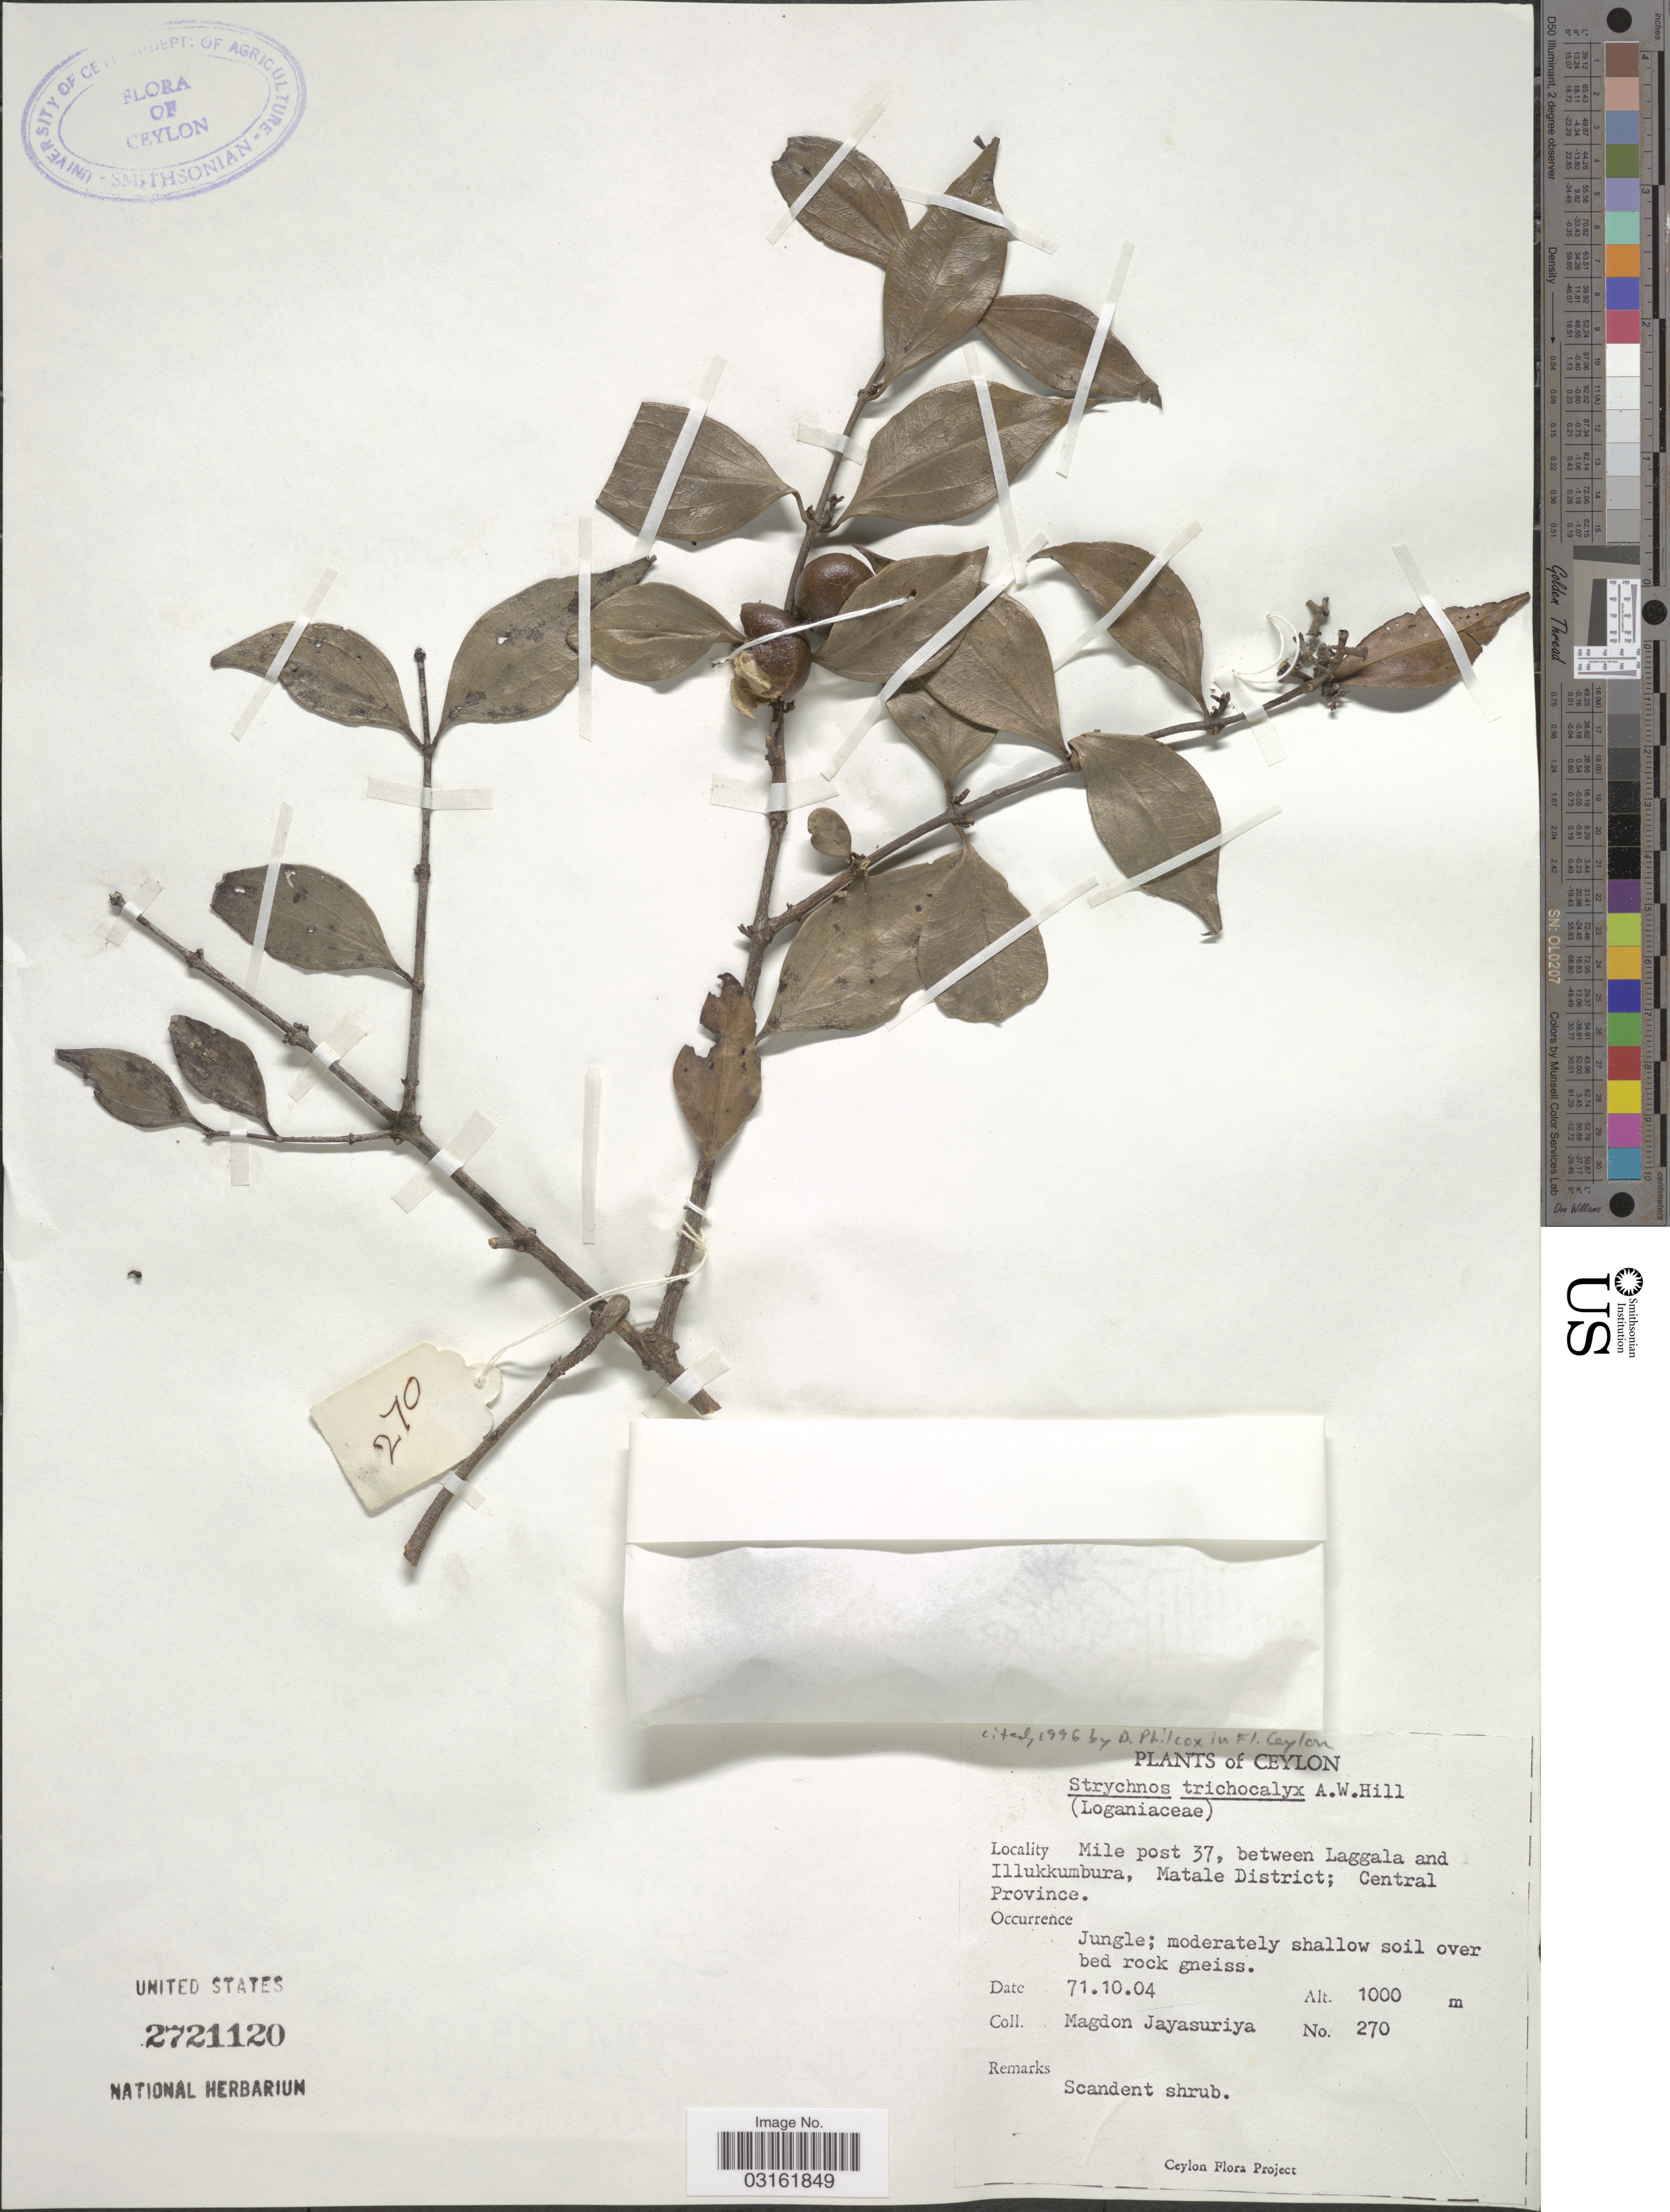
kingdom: Plantae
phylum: Tracheophyta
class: Magnoliopsida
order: Gentianales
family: Loganiaceae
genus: Strychnos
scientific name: Strychnos trichocalyx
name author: A.W. Hill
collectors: A. H. Jayasuriya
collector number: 270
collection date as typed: Transcribed d/m/y: 4/10/71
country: Sri Lanka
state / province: Central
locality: Ceylon. Mile post 37, between Laggala and Illukkumbura, Matale District; Central Province.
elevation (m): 1000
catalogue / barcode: US 2721120